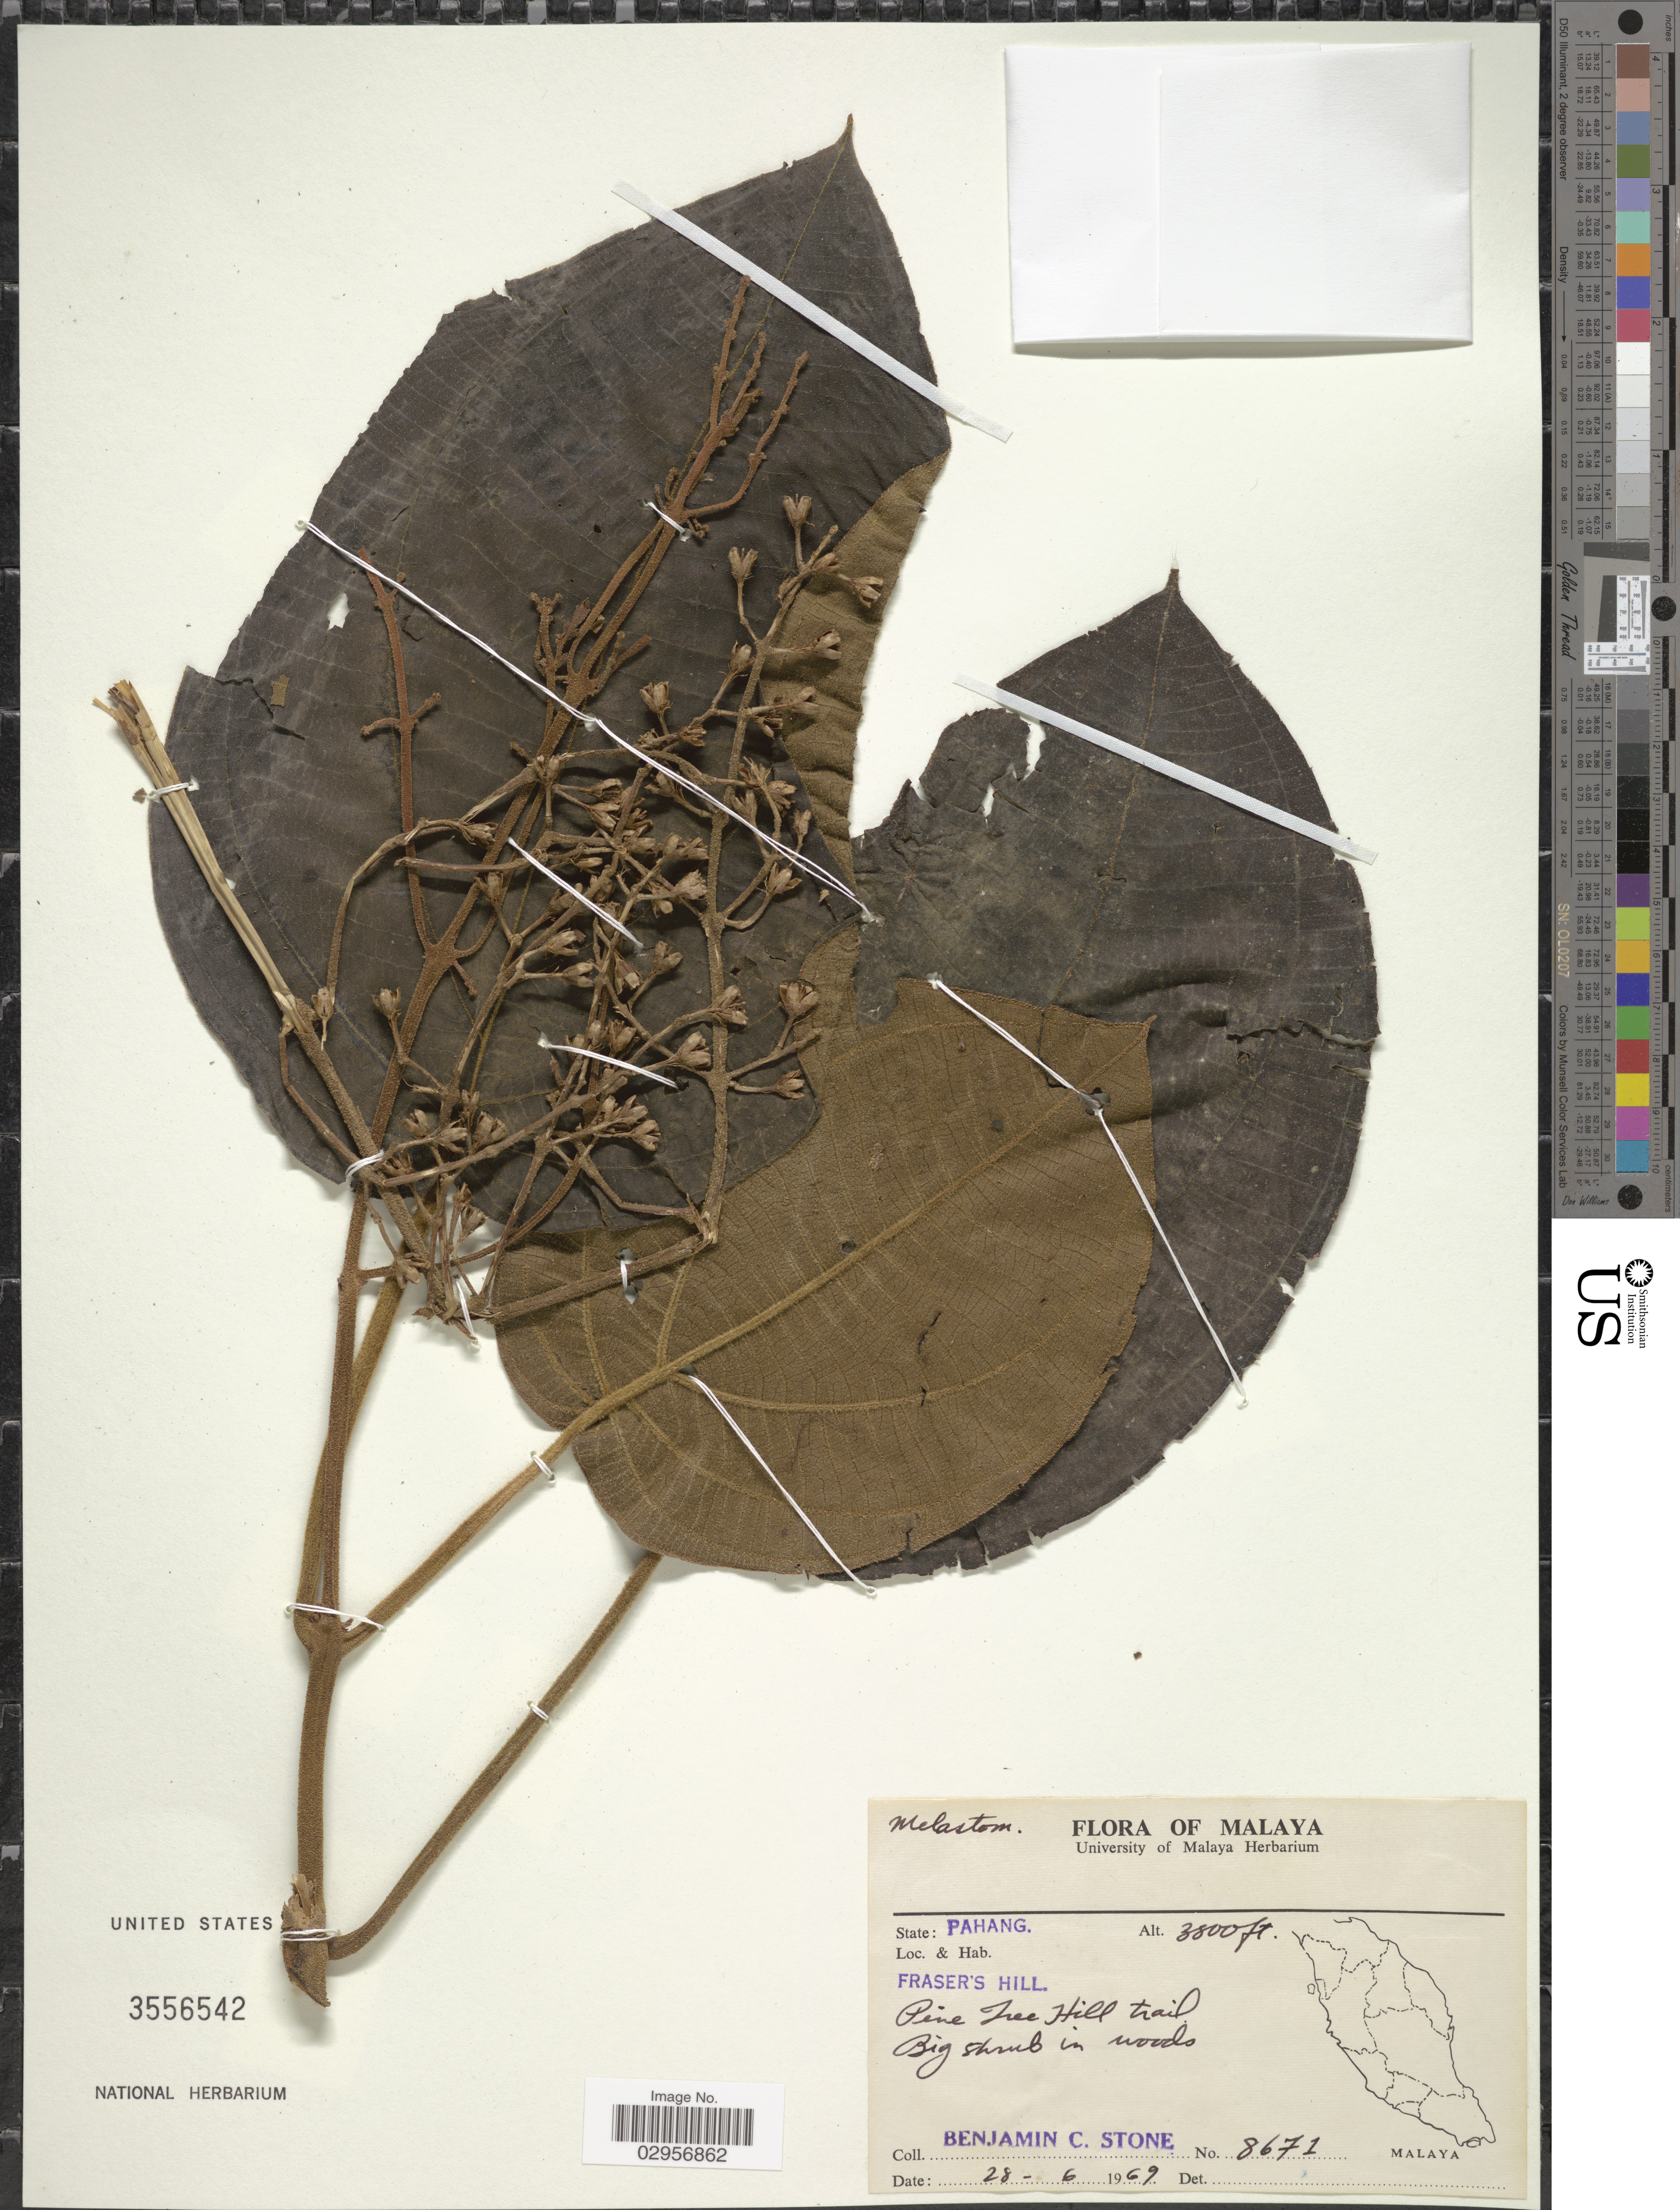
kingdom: Plantae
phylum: Tracheophyta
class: Magnoliopsida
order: Myrtales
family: Melastomataceae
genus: Oxyspora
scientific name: Oxyspora macrophylla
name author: Triana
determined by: Maxwell, J. F.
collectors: B. C. Stone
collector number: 8671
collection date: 1969-06-28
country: Malaysia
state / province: Pahang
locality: Fraser's Hill. Pine Tree Hill trail. Malaya.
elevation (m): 1158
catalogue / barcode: US 3556542